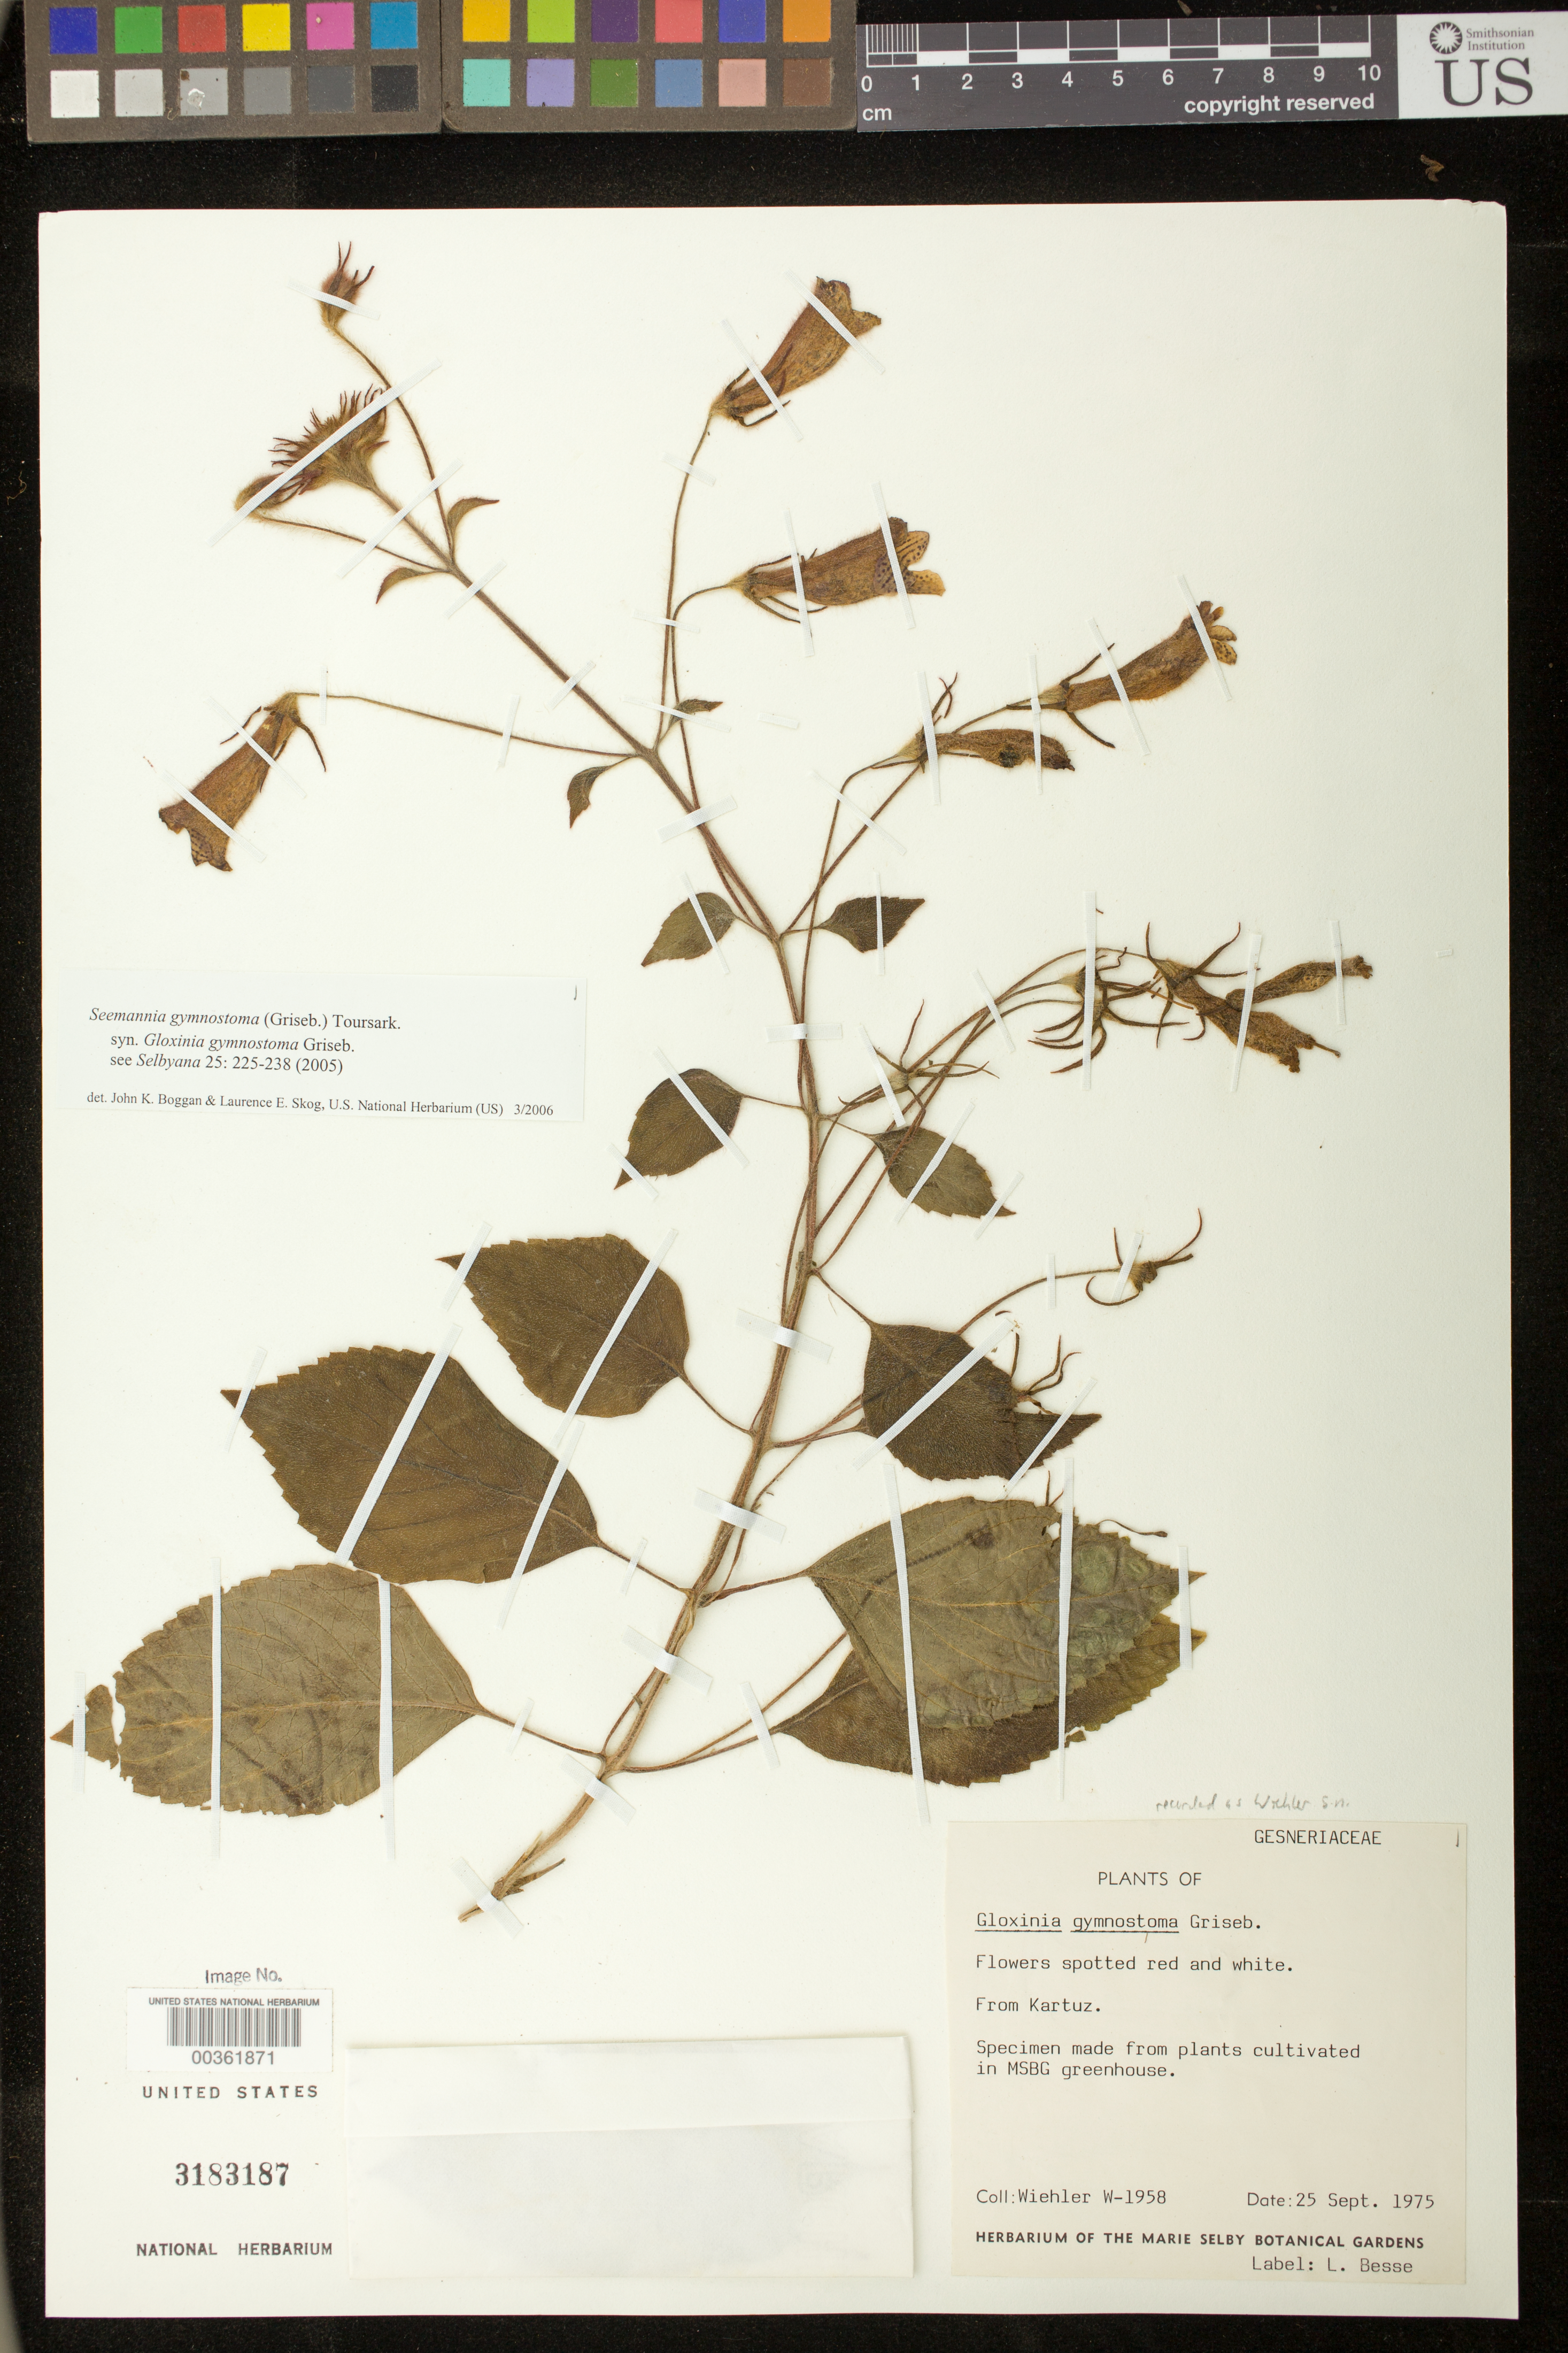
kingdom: Plantae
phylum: Tracheophyta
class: Magnoliopsida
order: Lamiales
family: Gesneriaceae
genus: Seemannia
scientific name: Seemannia gymnostoma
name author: (Griseb.) Toursark.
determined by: Boggan, J. K.; Skog, L. E.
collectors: H. J. Wiehler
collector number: s.n. [W-1958]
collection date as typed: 25 Sep 1975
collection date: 1975-09-25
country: United States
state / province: Florida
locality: Cult. Marie Selby Botanical Gardens, Sarasota, FL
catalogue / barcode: US 3183187